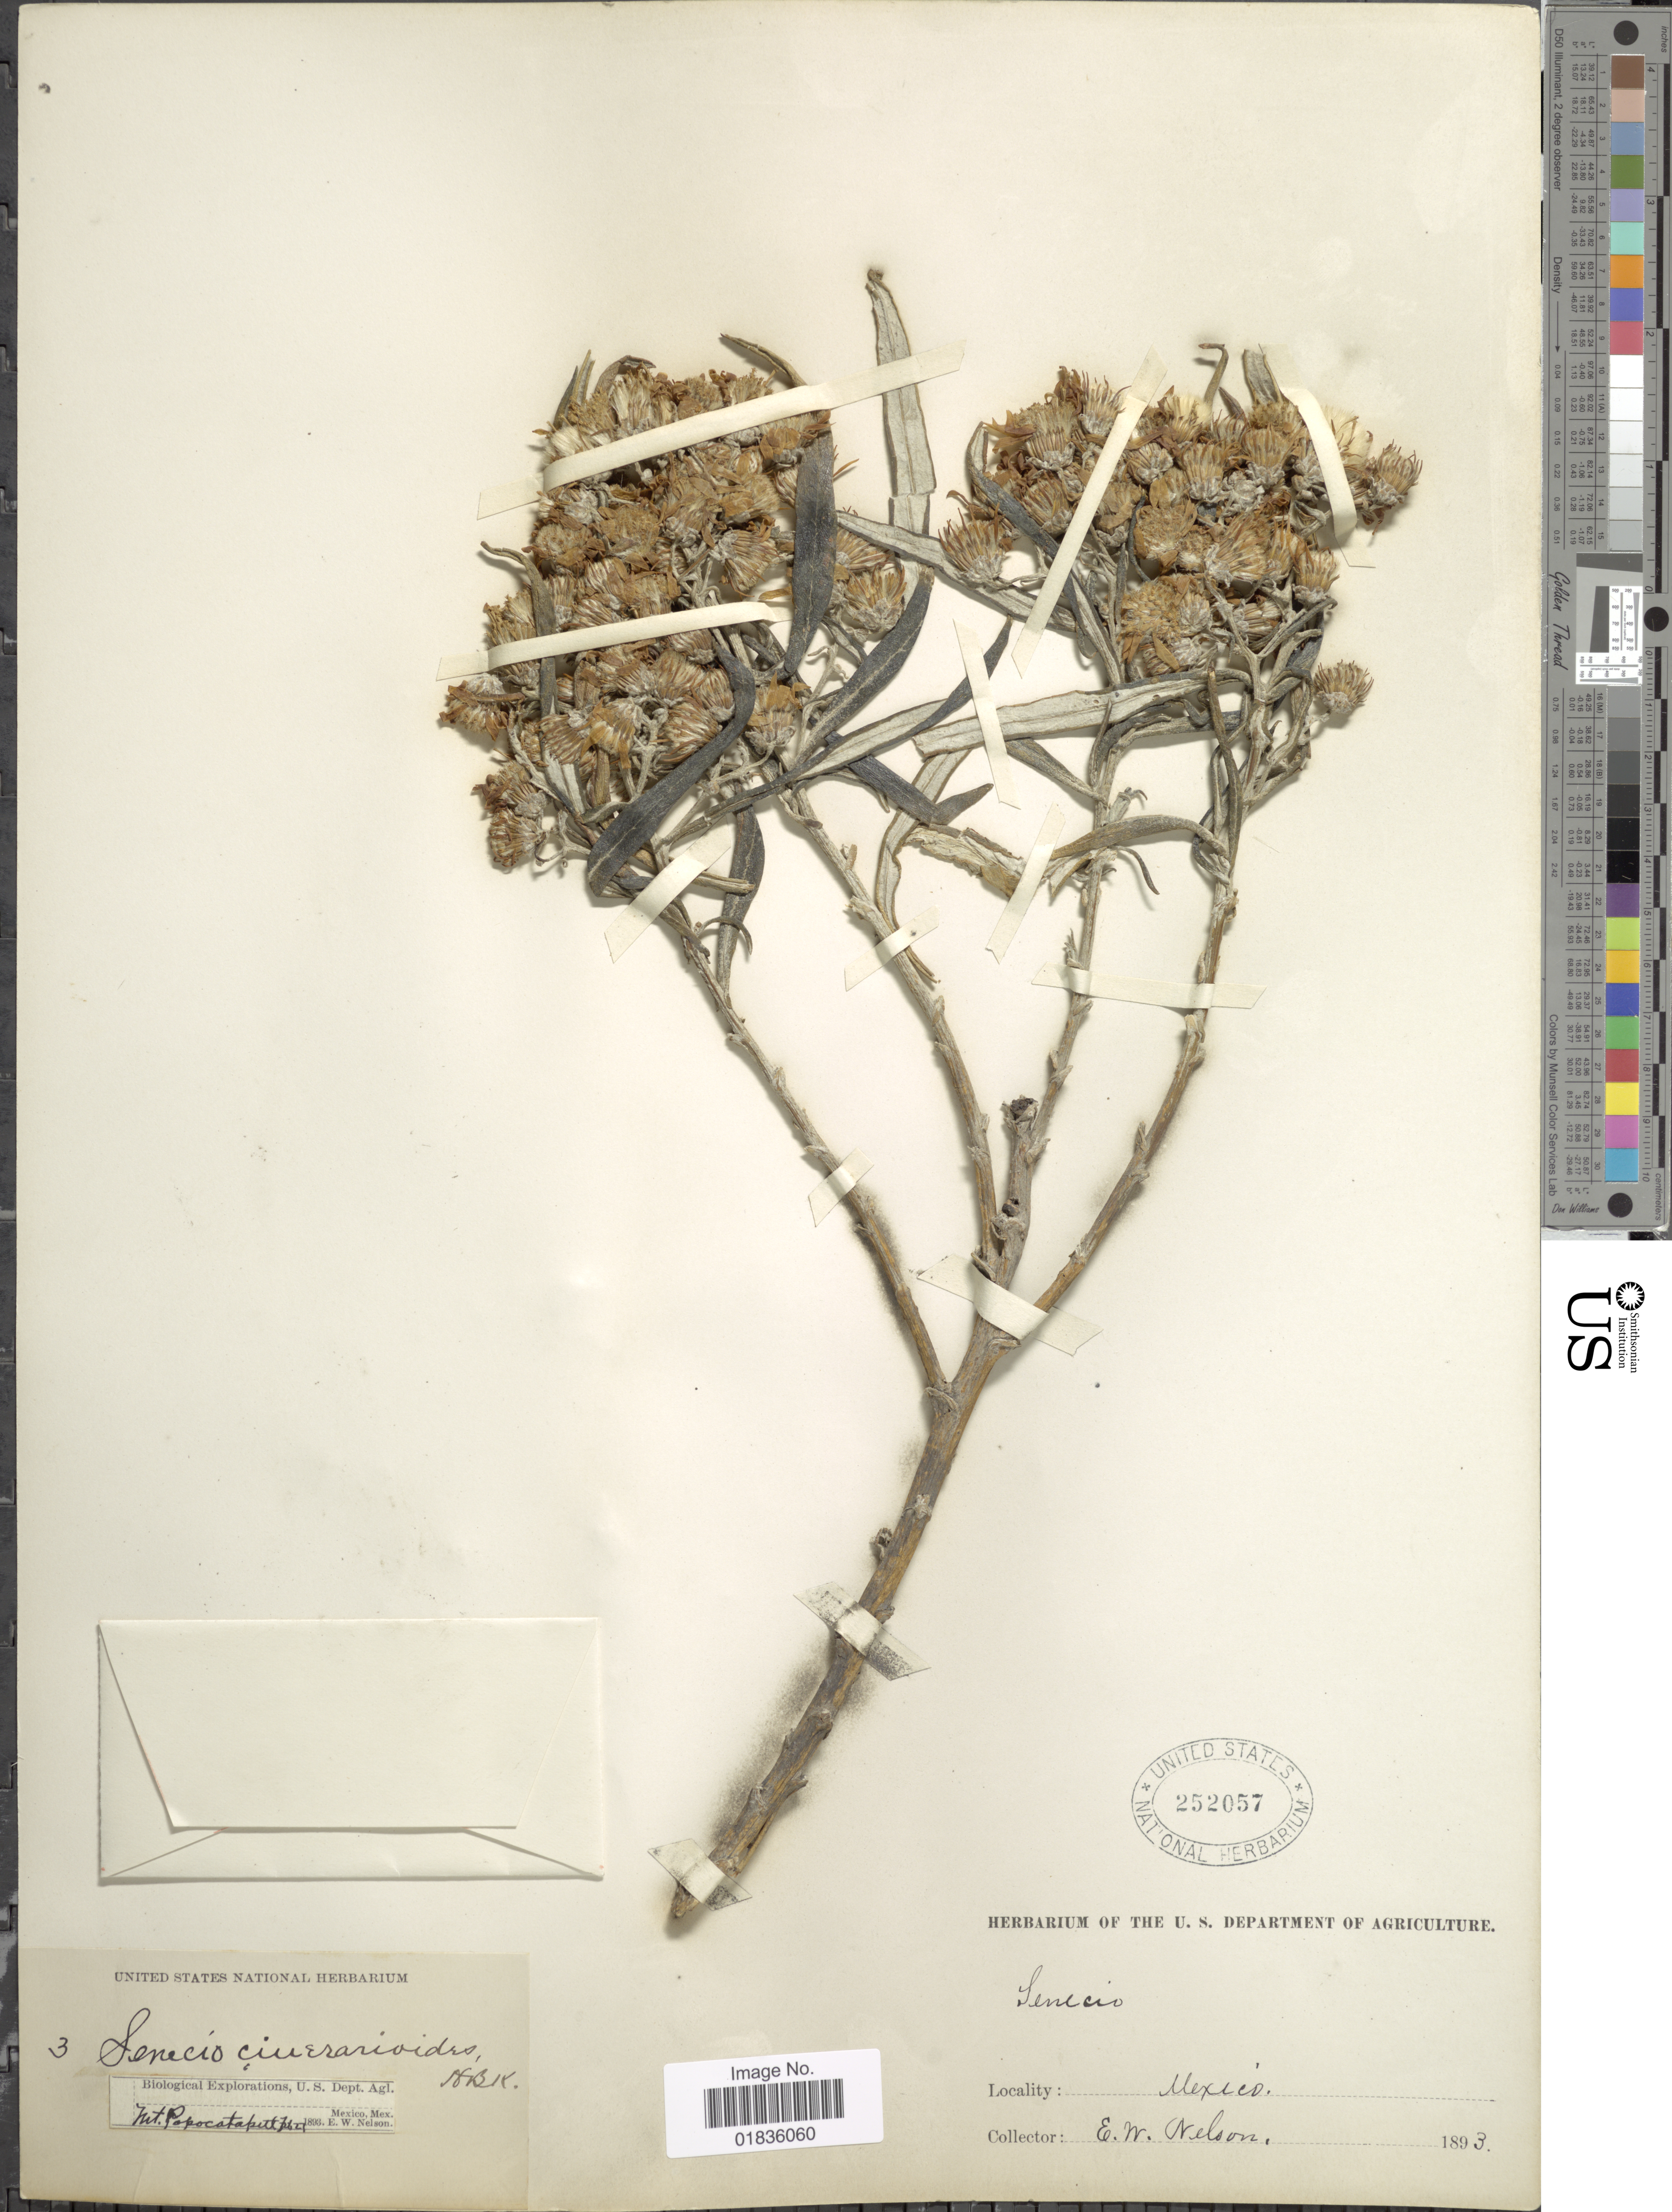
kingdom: Plantae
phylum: Tracheophyta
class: Magnoliopsida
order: Asterales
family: Asteraceae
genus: Senecio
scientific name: Senecio cinerarioides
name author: Kunth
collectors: E. W. Nelson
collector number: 3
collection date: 1893-02-27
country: Mexico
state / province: México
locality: Mt. Popocatepetl.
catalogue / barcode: US 252057